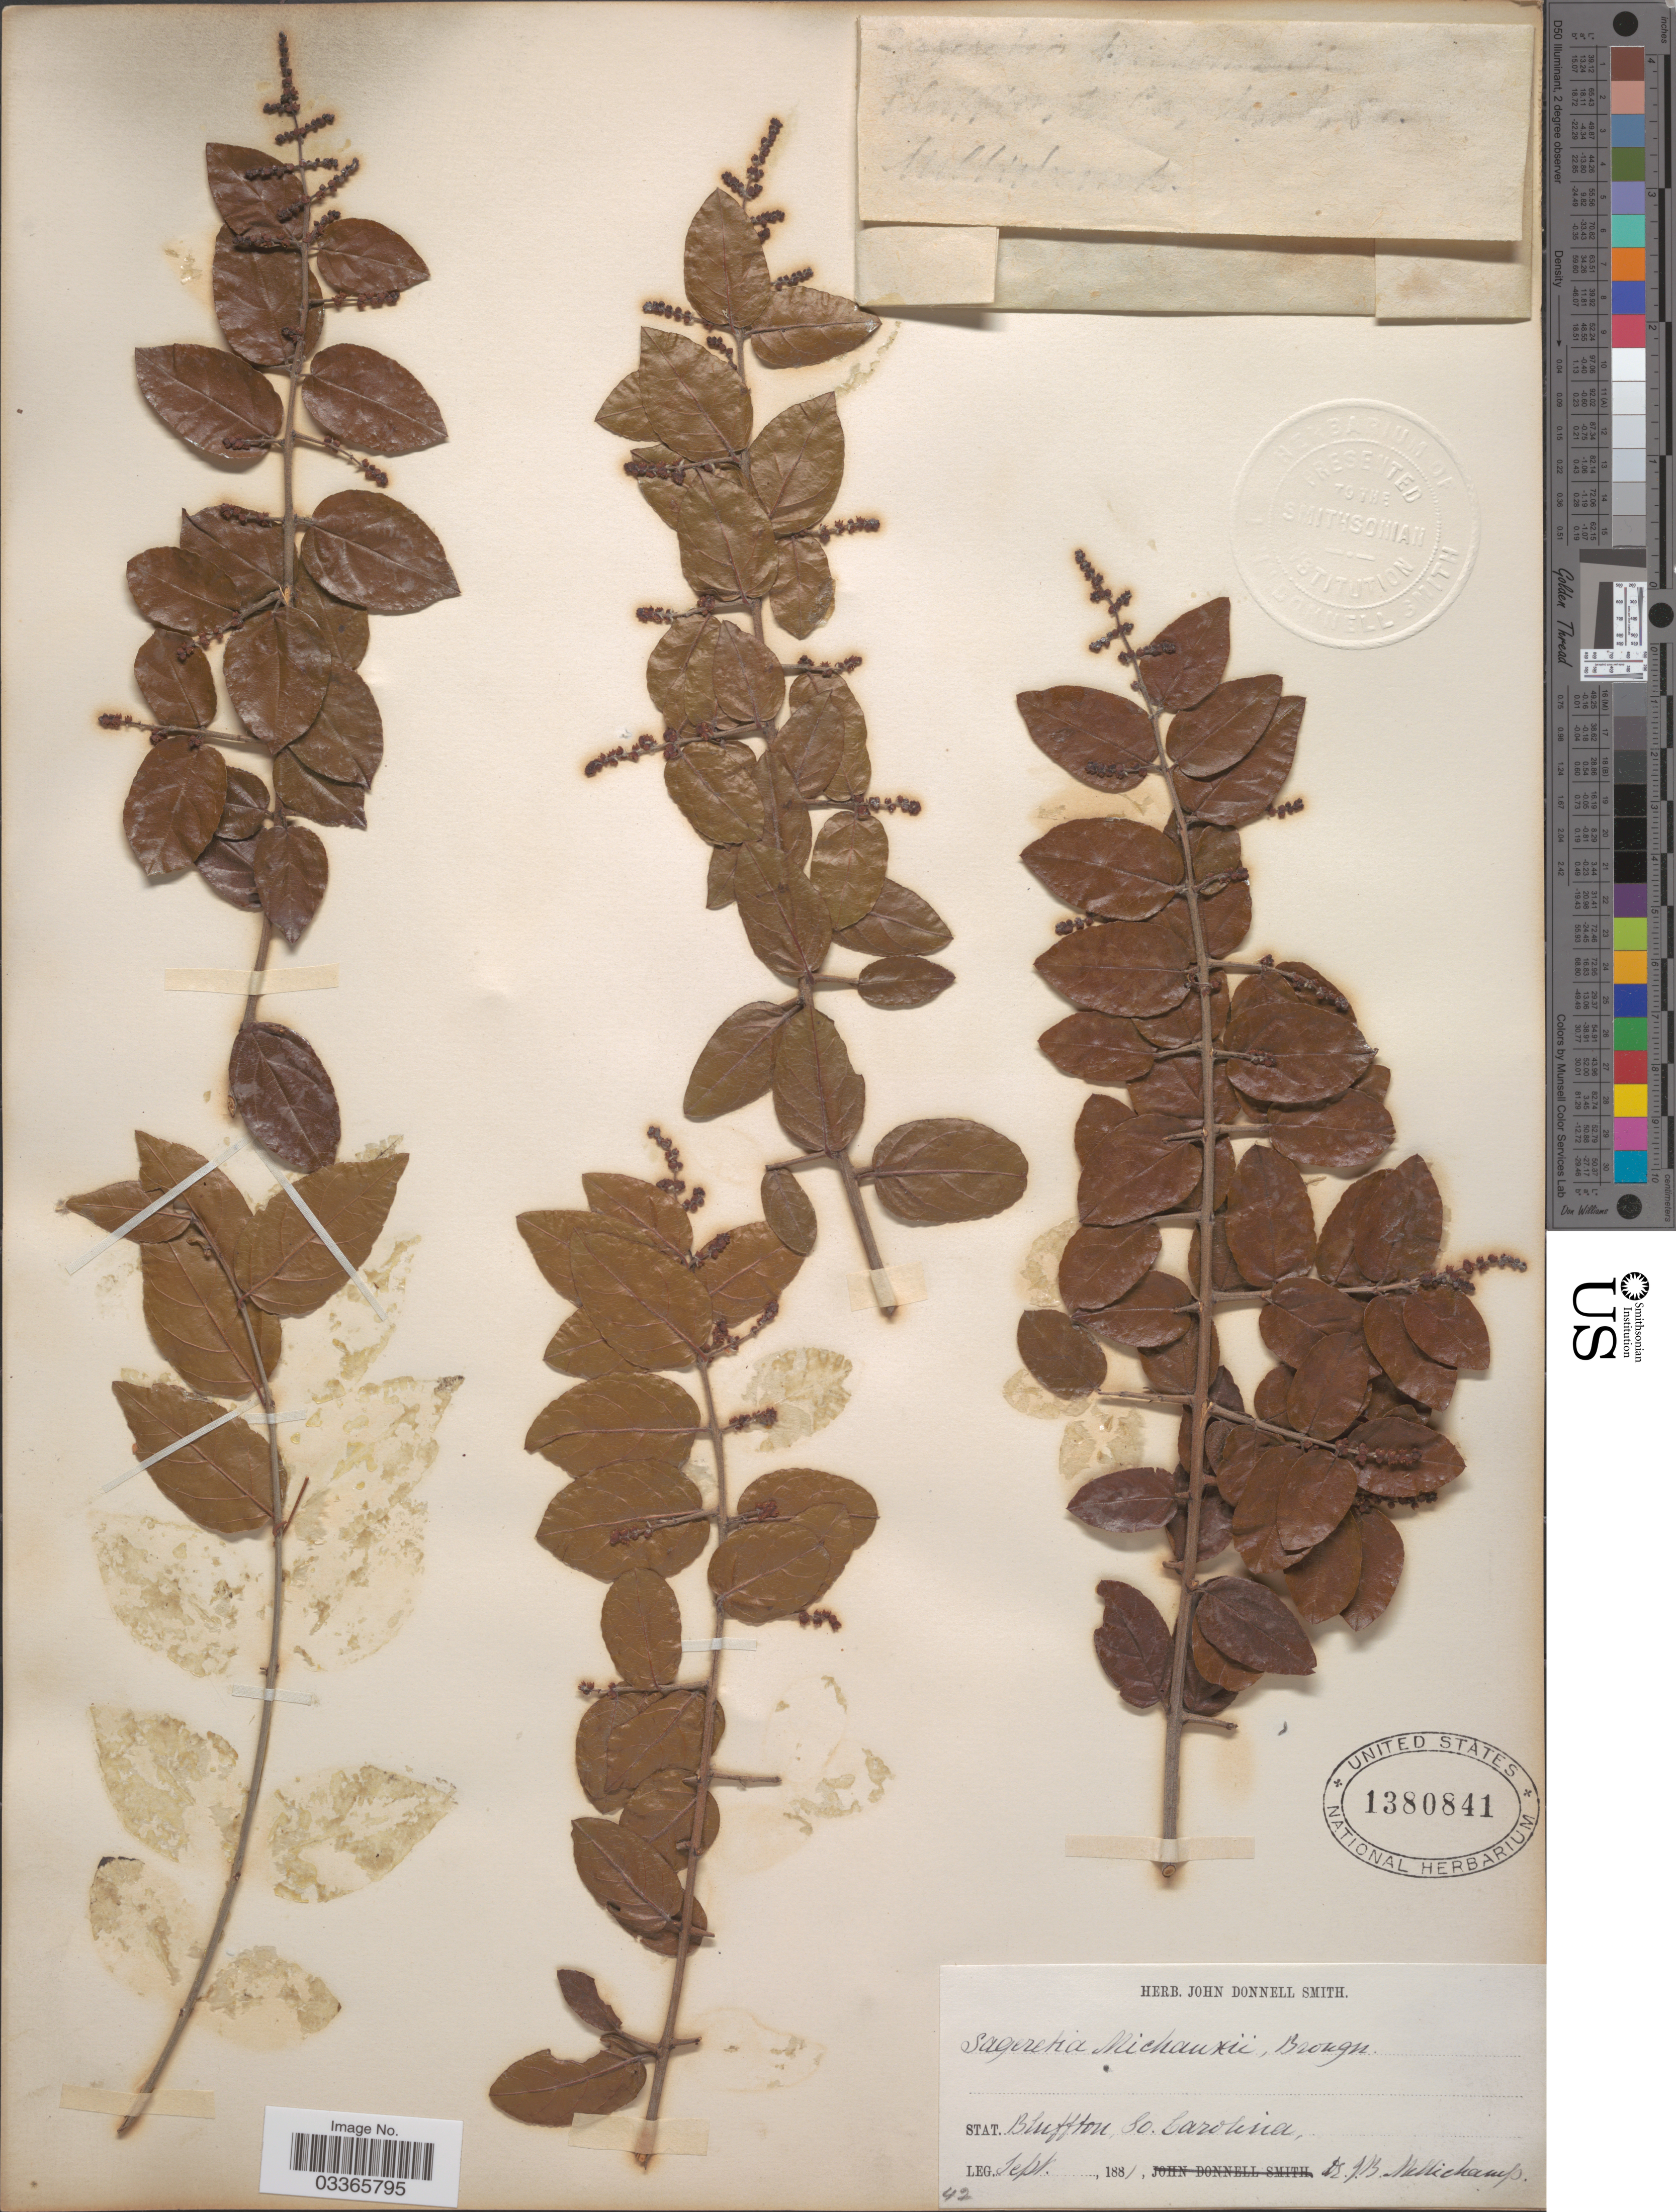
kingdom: Plantae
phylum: Tracheophyta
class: Magnoliopsida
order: Rosales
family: Rhamnaceae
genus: Sageretia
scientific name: Sageretia minutiflora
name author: (Michx.) Trel.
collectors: J. H. Mellichamp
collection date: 1881-09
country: United States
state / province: South Carolina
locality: Stat. Bluffton.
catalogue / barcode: US 1380841